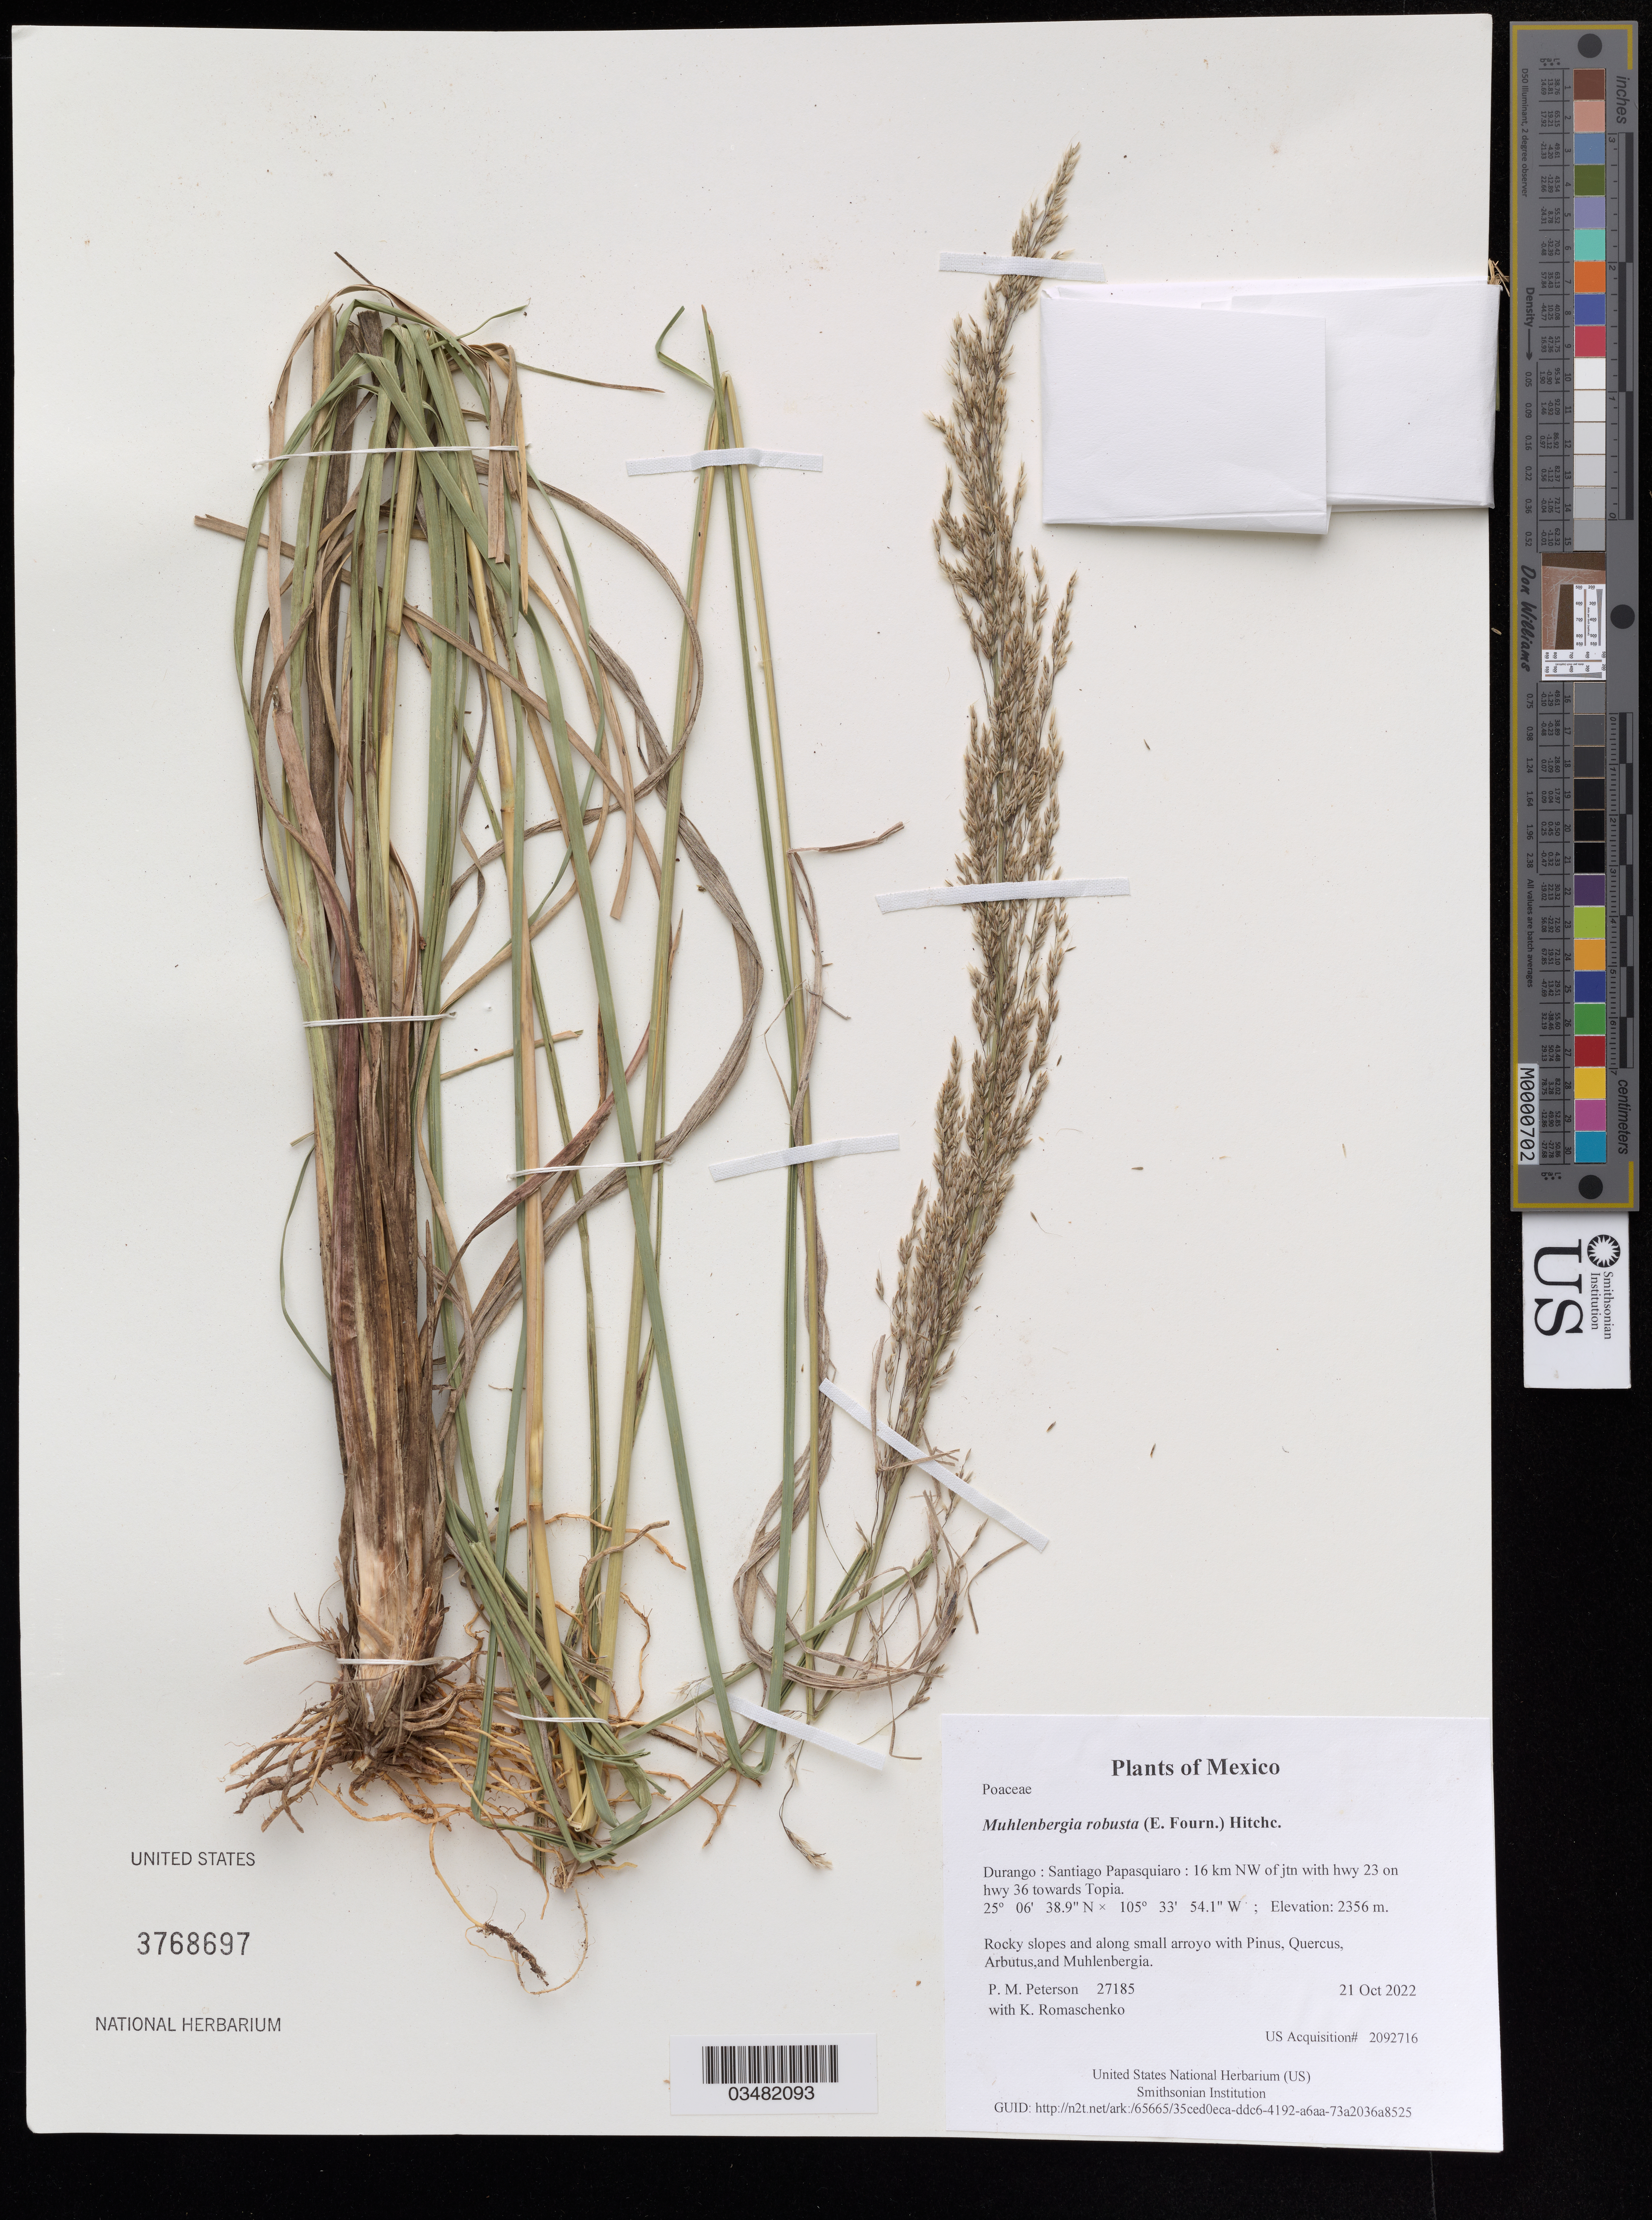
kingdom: Plantae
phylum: Tracheophyta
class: Liliopsida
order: Poales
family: Poaceae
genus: Muhlenbergia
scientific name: Muhlenbergia robusta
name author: (E. Fourn.) Hitchc.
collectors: P. M. Peterson & K. Romaschenko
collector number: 27185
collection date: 2022-10-21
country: México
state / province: Durango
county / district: Santiago Papasquiaro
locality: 16 km NW of jtn with hwy 23 on hwy 36 towards Topia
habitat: Rocky slopes and along small arroyo with Pinus, Quercus, Arbutus,and Muhlenbergia.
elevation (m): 2356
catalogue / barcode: US 3768697